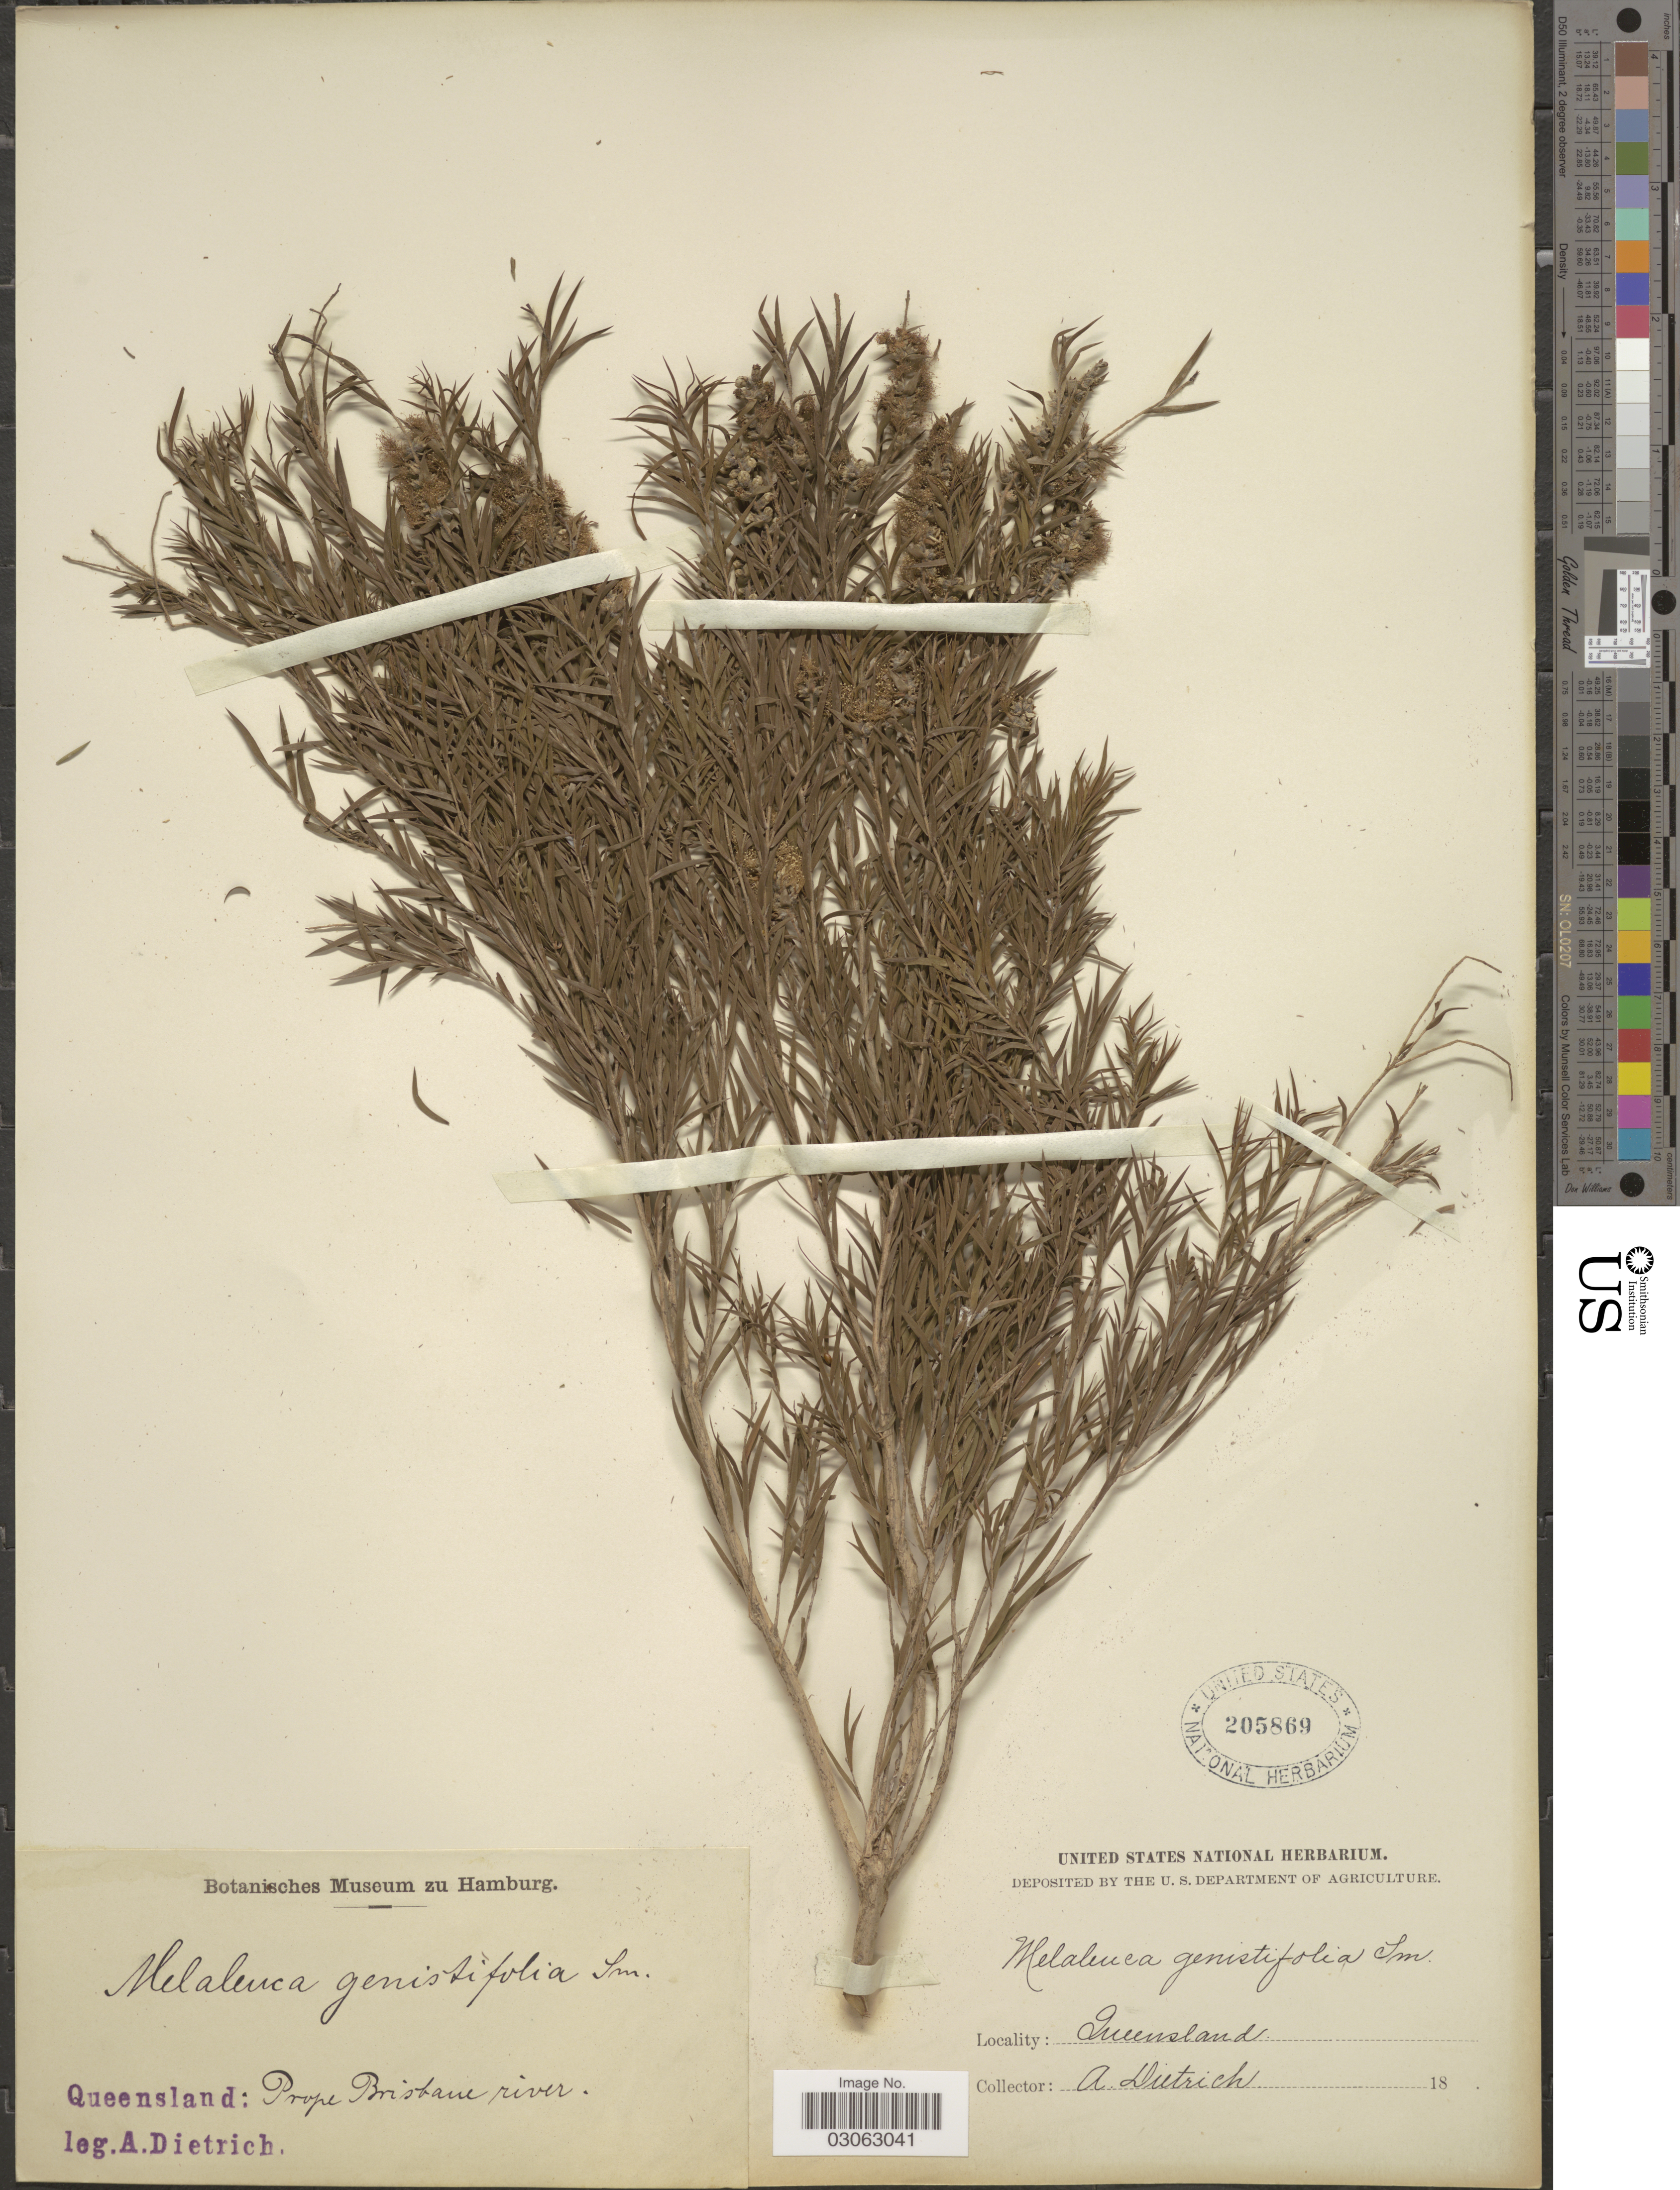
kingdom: Plantae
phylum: Tracheophyta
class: Magnoliopsida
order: Myrtales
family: Myrtaceae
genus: Melaleuca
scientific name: Melaleuca decora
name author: (Salisb.) Britten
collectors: A. Dietrich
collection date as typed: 18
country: Australia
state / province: Queensland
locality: Prope Brisbane river.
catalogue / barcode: US 205869